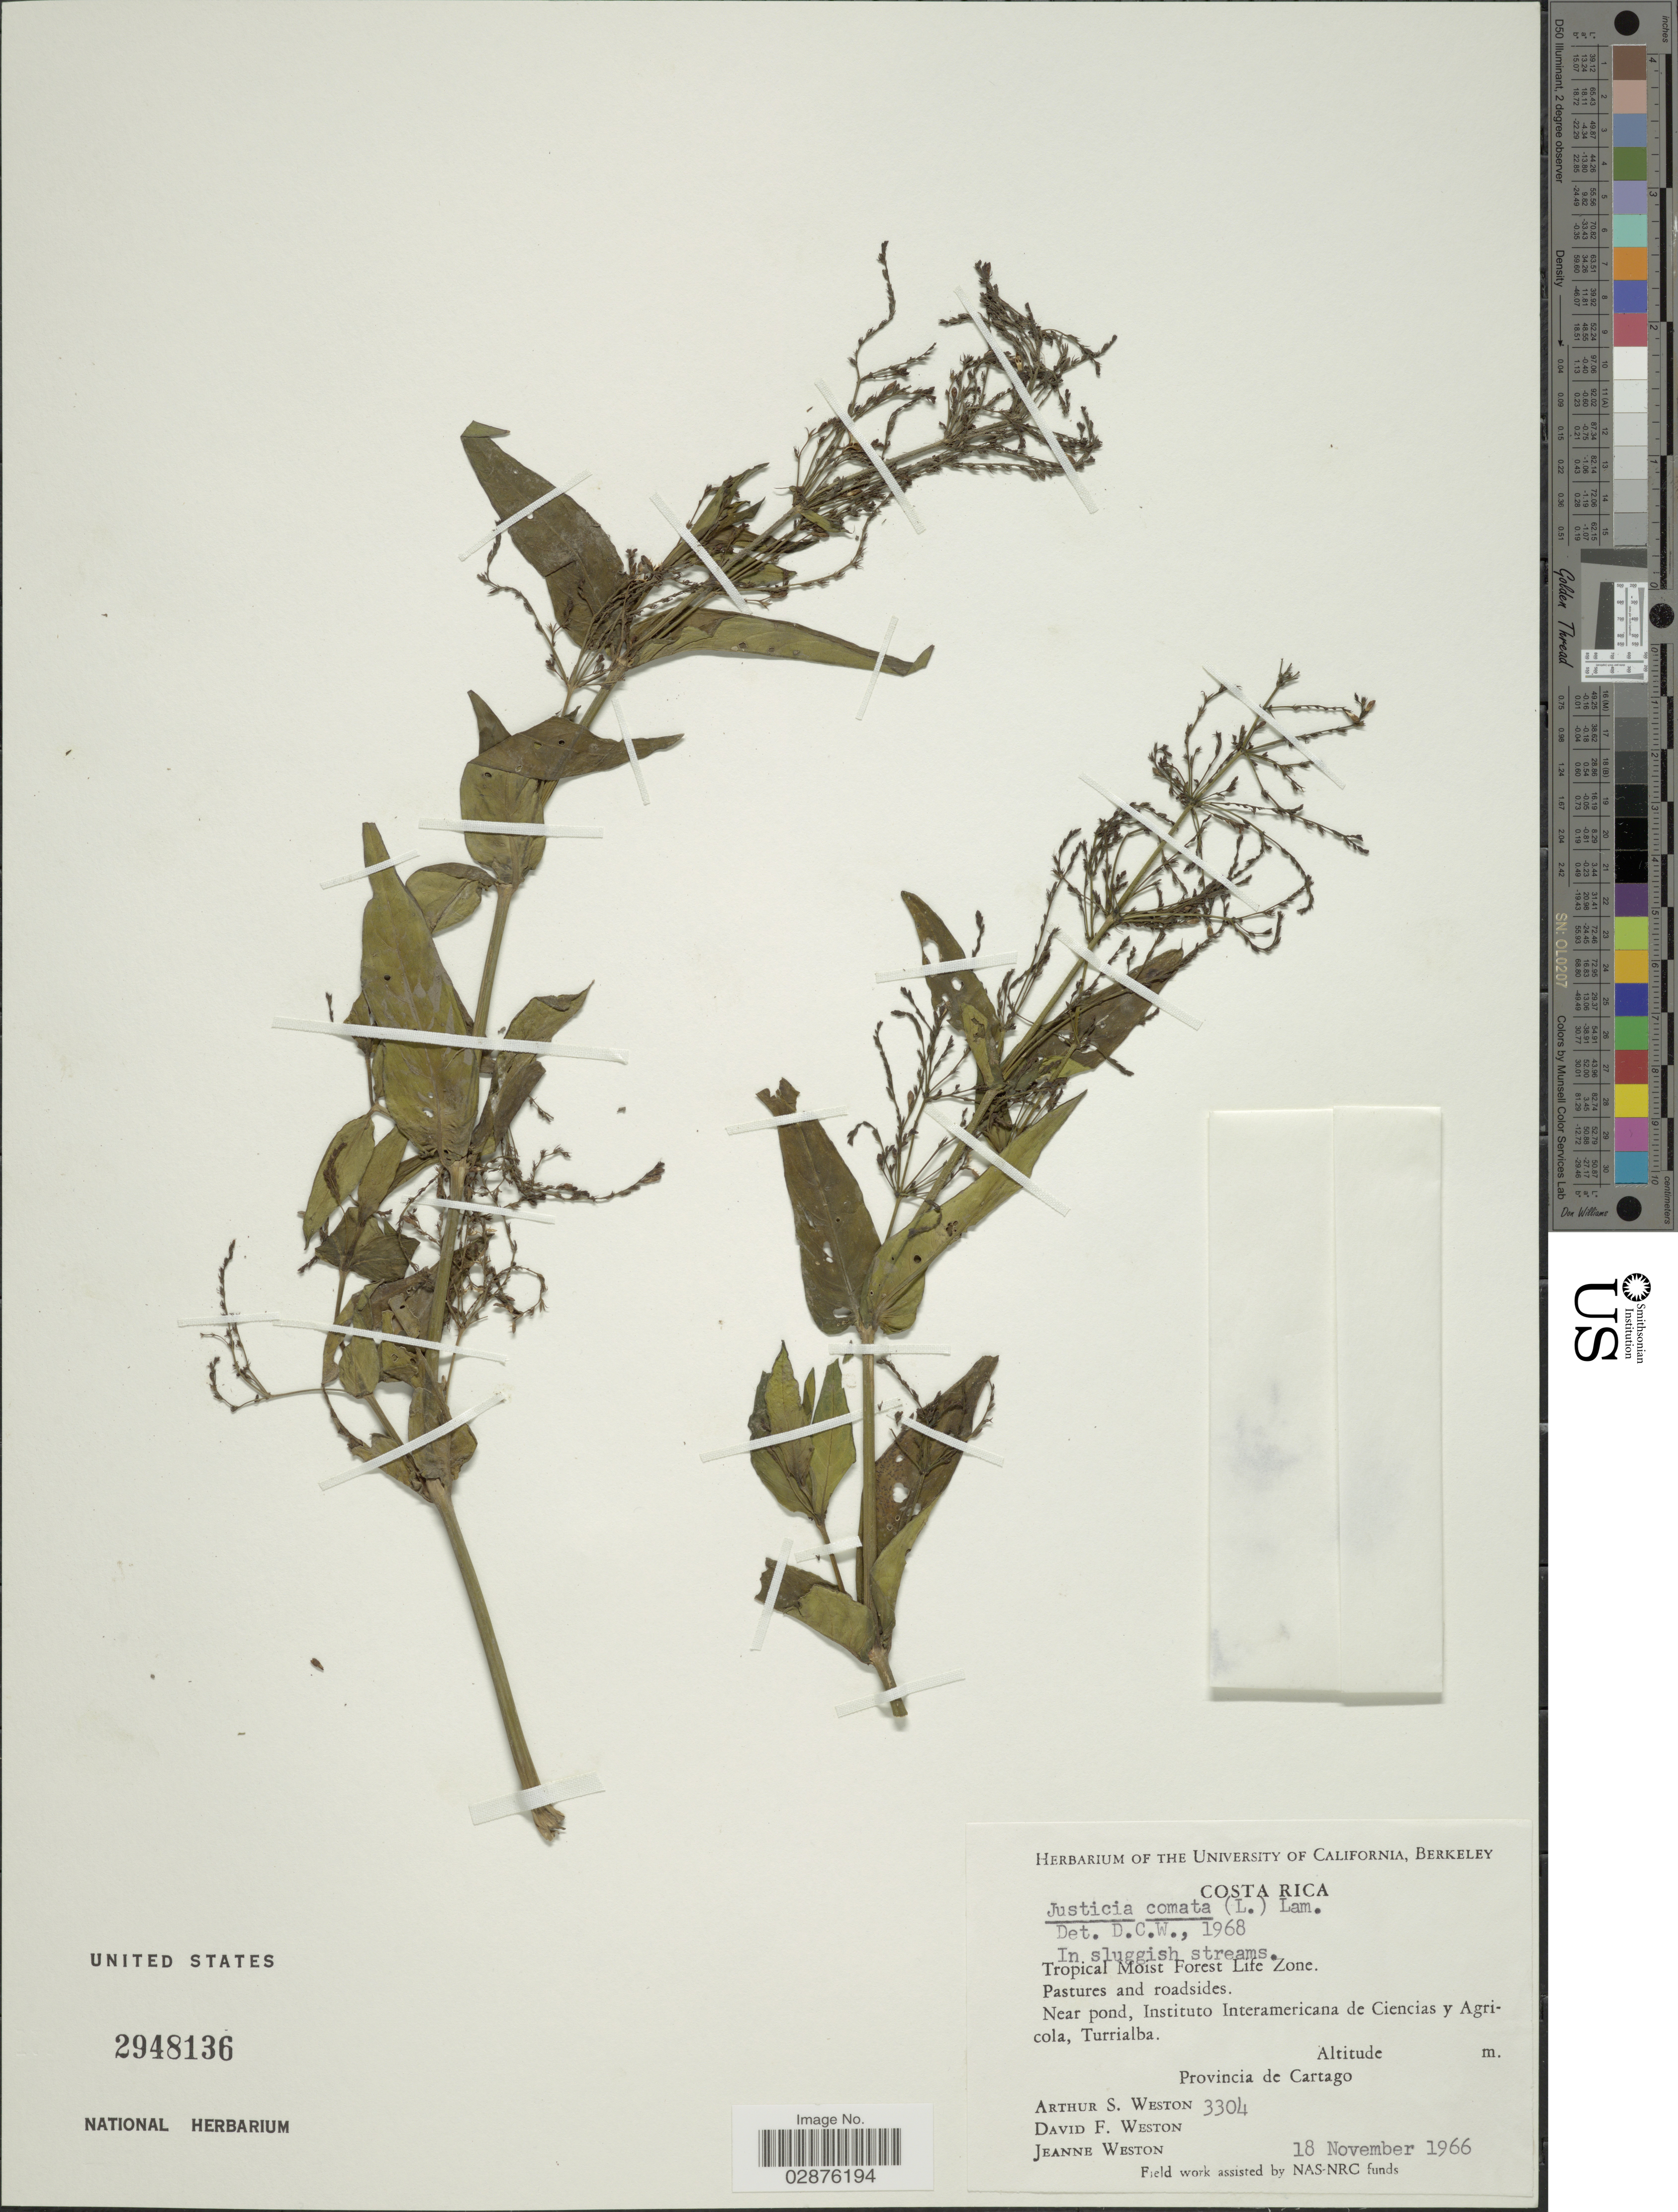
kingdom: Plantae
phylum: Tracheophyta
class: Magnoliopsida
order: Lamiales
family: Acanthaceae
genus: Justicia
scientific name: Justicia comata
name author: (L.) Lam.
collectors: A. Weston, D. Weston & J. Weston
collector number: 3304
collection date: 1966-11-18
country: Costa Rica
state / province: Cartago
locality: Tropical Moist Forest Life Zone. Near pondm Instituto Interamericana de Ciencias y Agricola, Turrialba.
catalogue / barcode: US 2948136